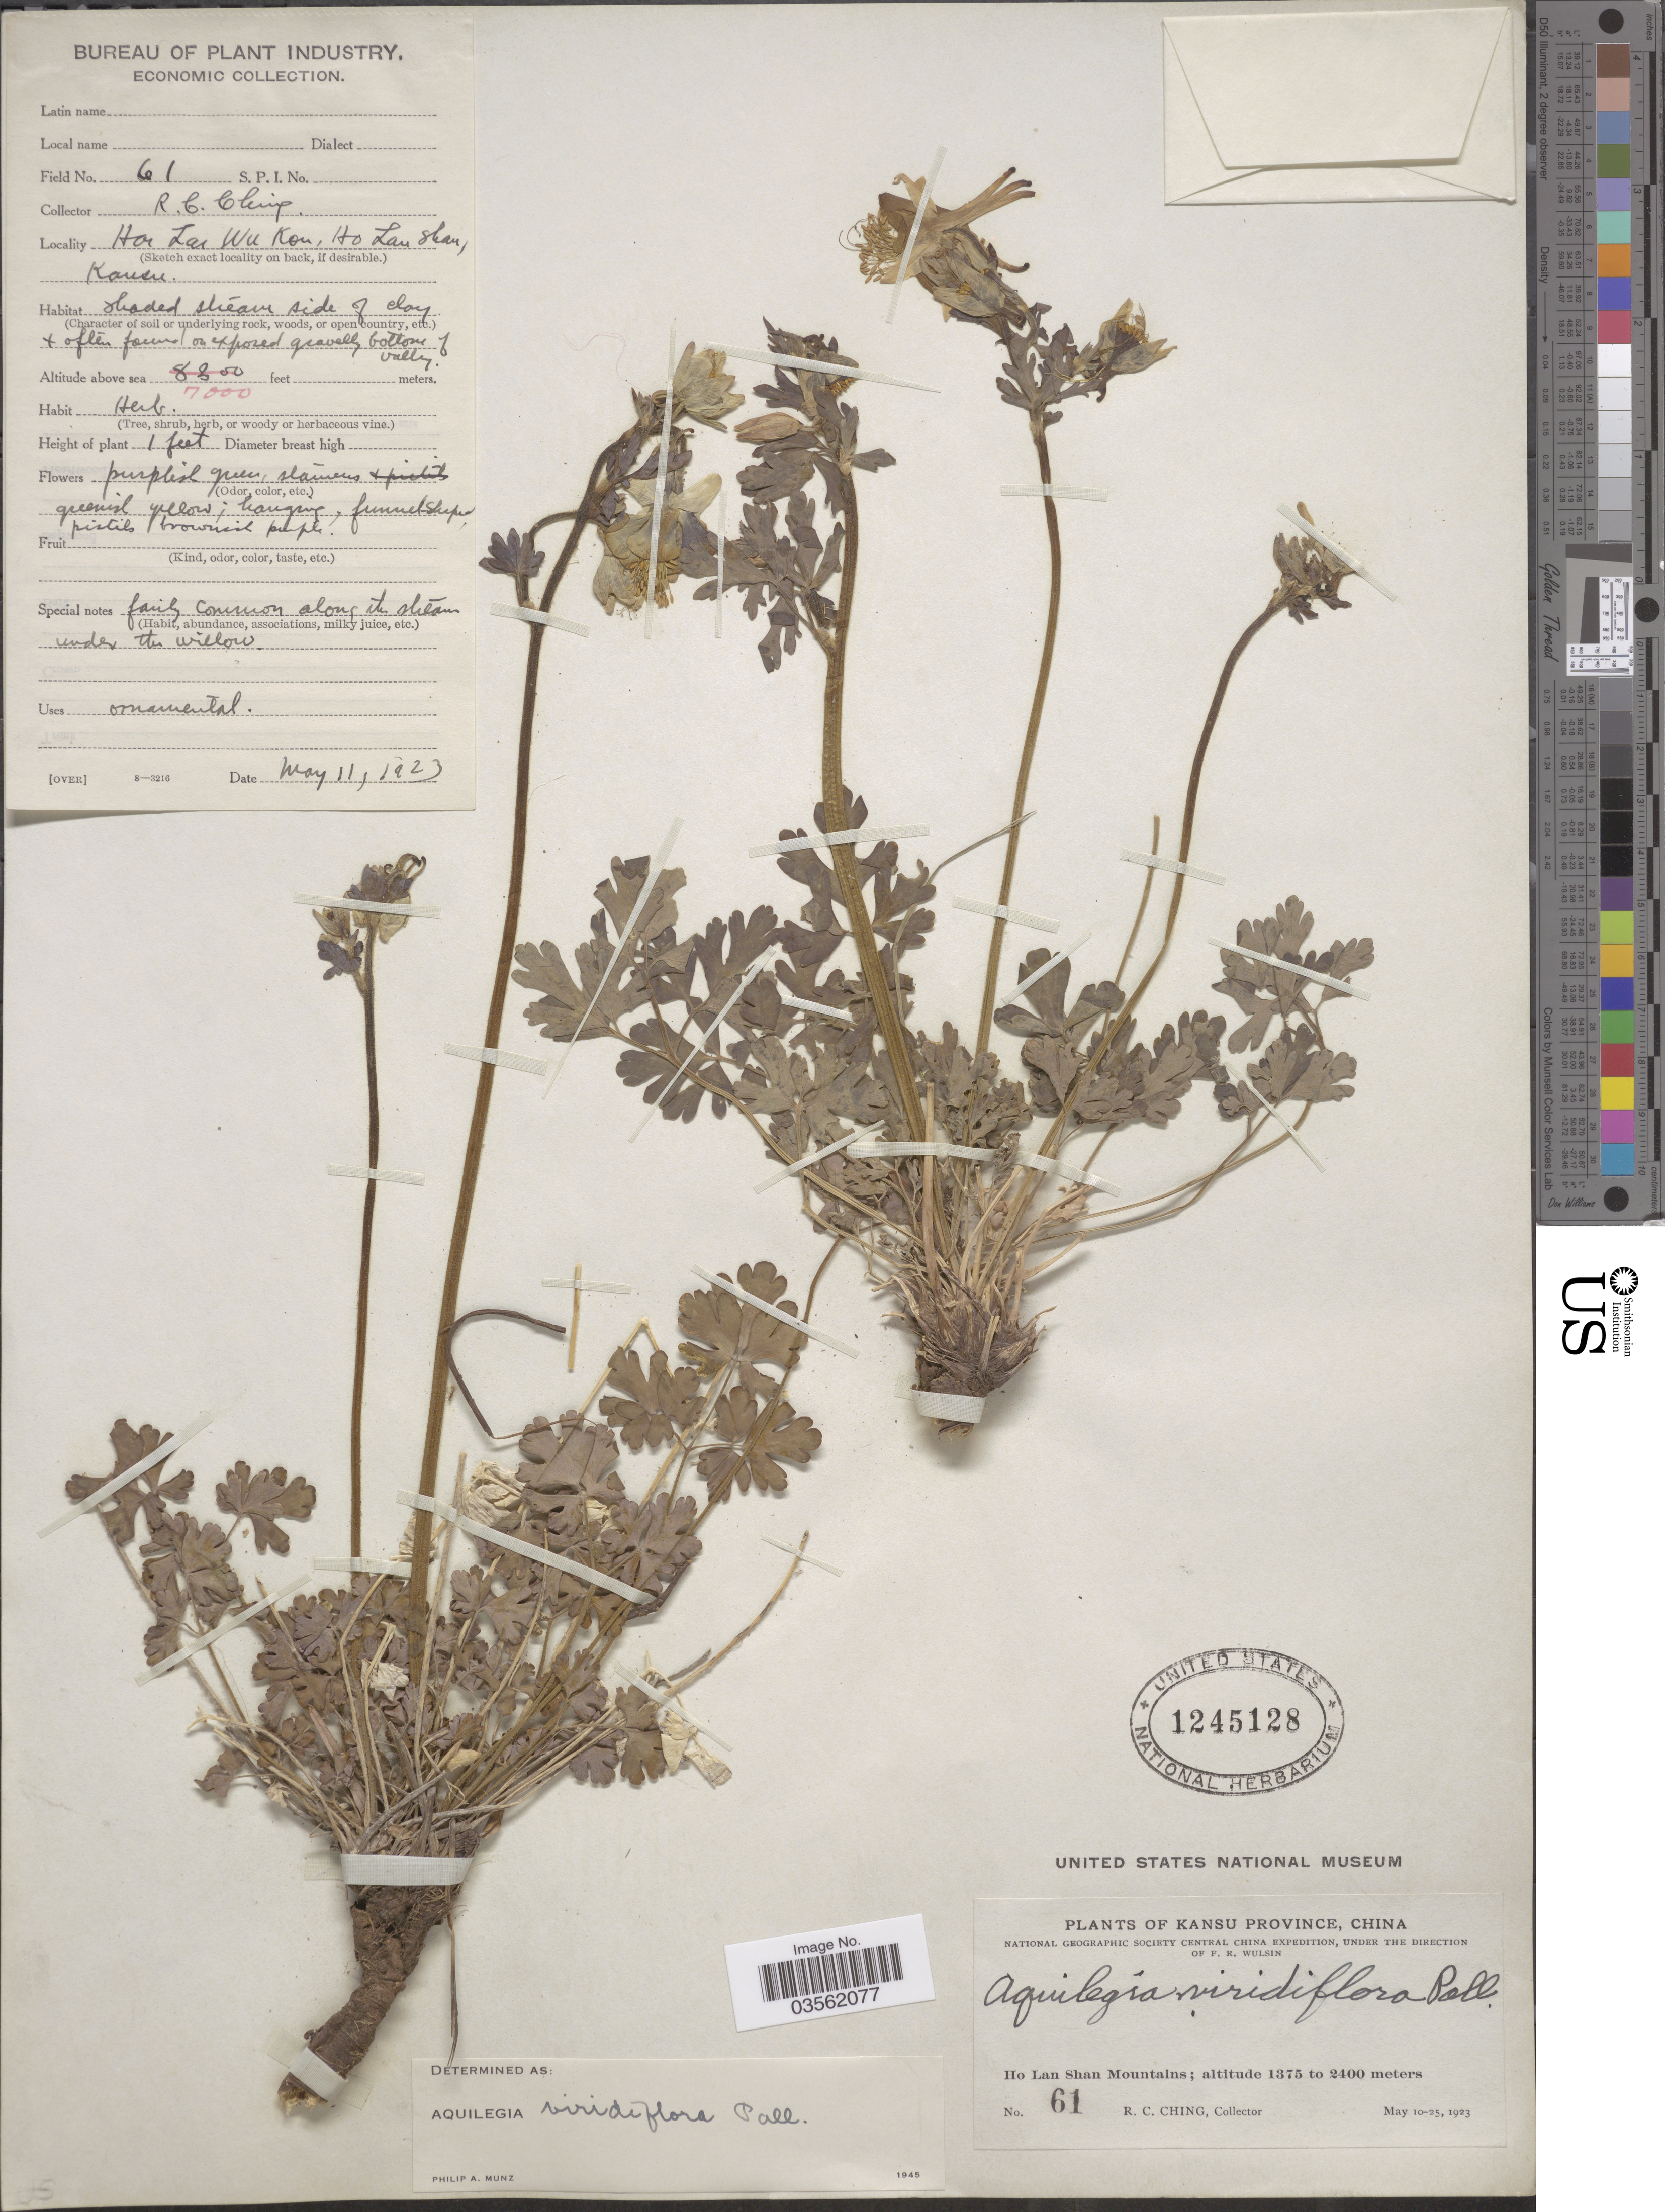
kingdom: Plantae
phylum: Tracheophyta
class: Magnoliopsida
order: Ranunculales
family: Ranunculaceae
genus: Aquilegia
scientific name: Aquilegia viridiflora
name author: Pall.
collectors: R. C. Ching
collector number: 61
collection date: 1923-05-11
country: China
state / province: Gansu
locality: Hou Lan Wu Kon. [interpreted] Kansu Province. Ho Lan Shan Mountains.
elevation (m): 2134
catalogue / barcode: US 1245128